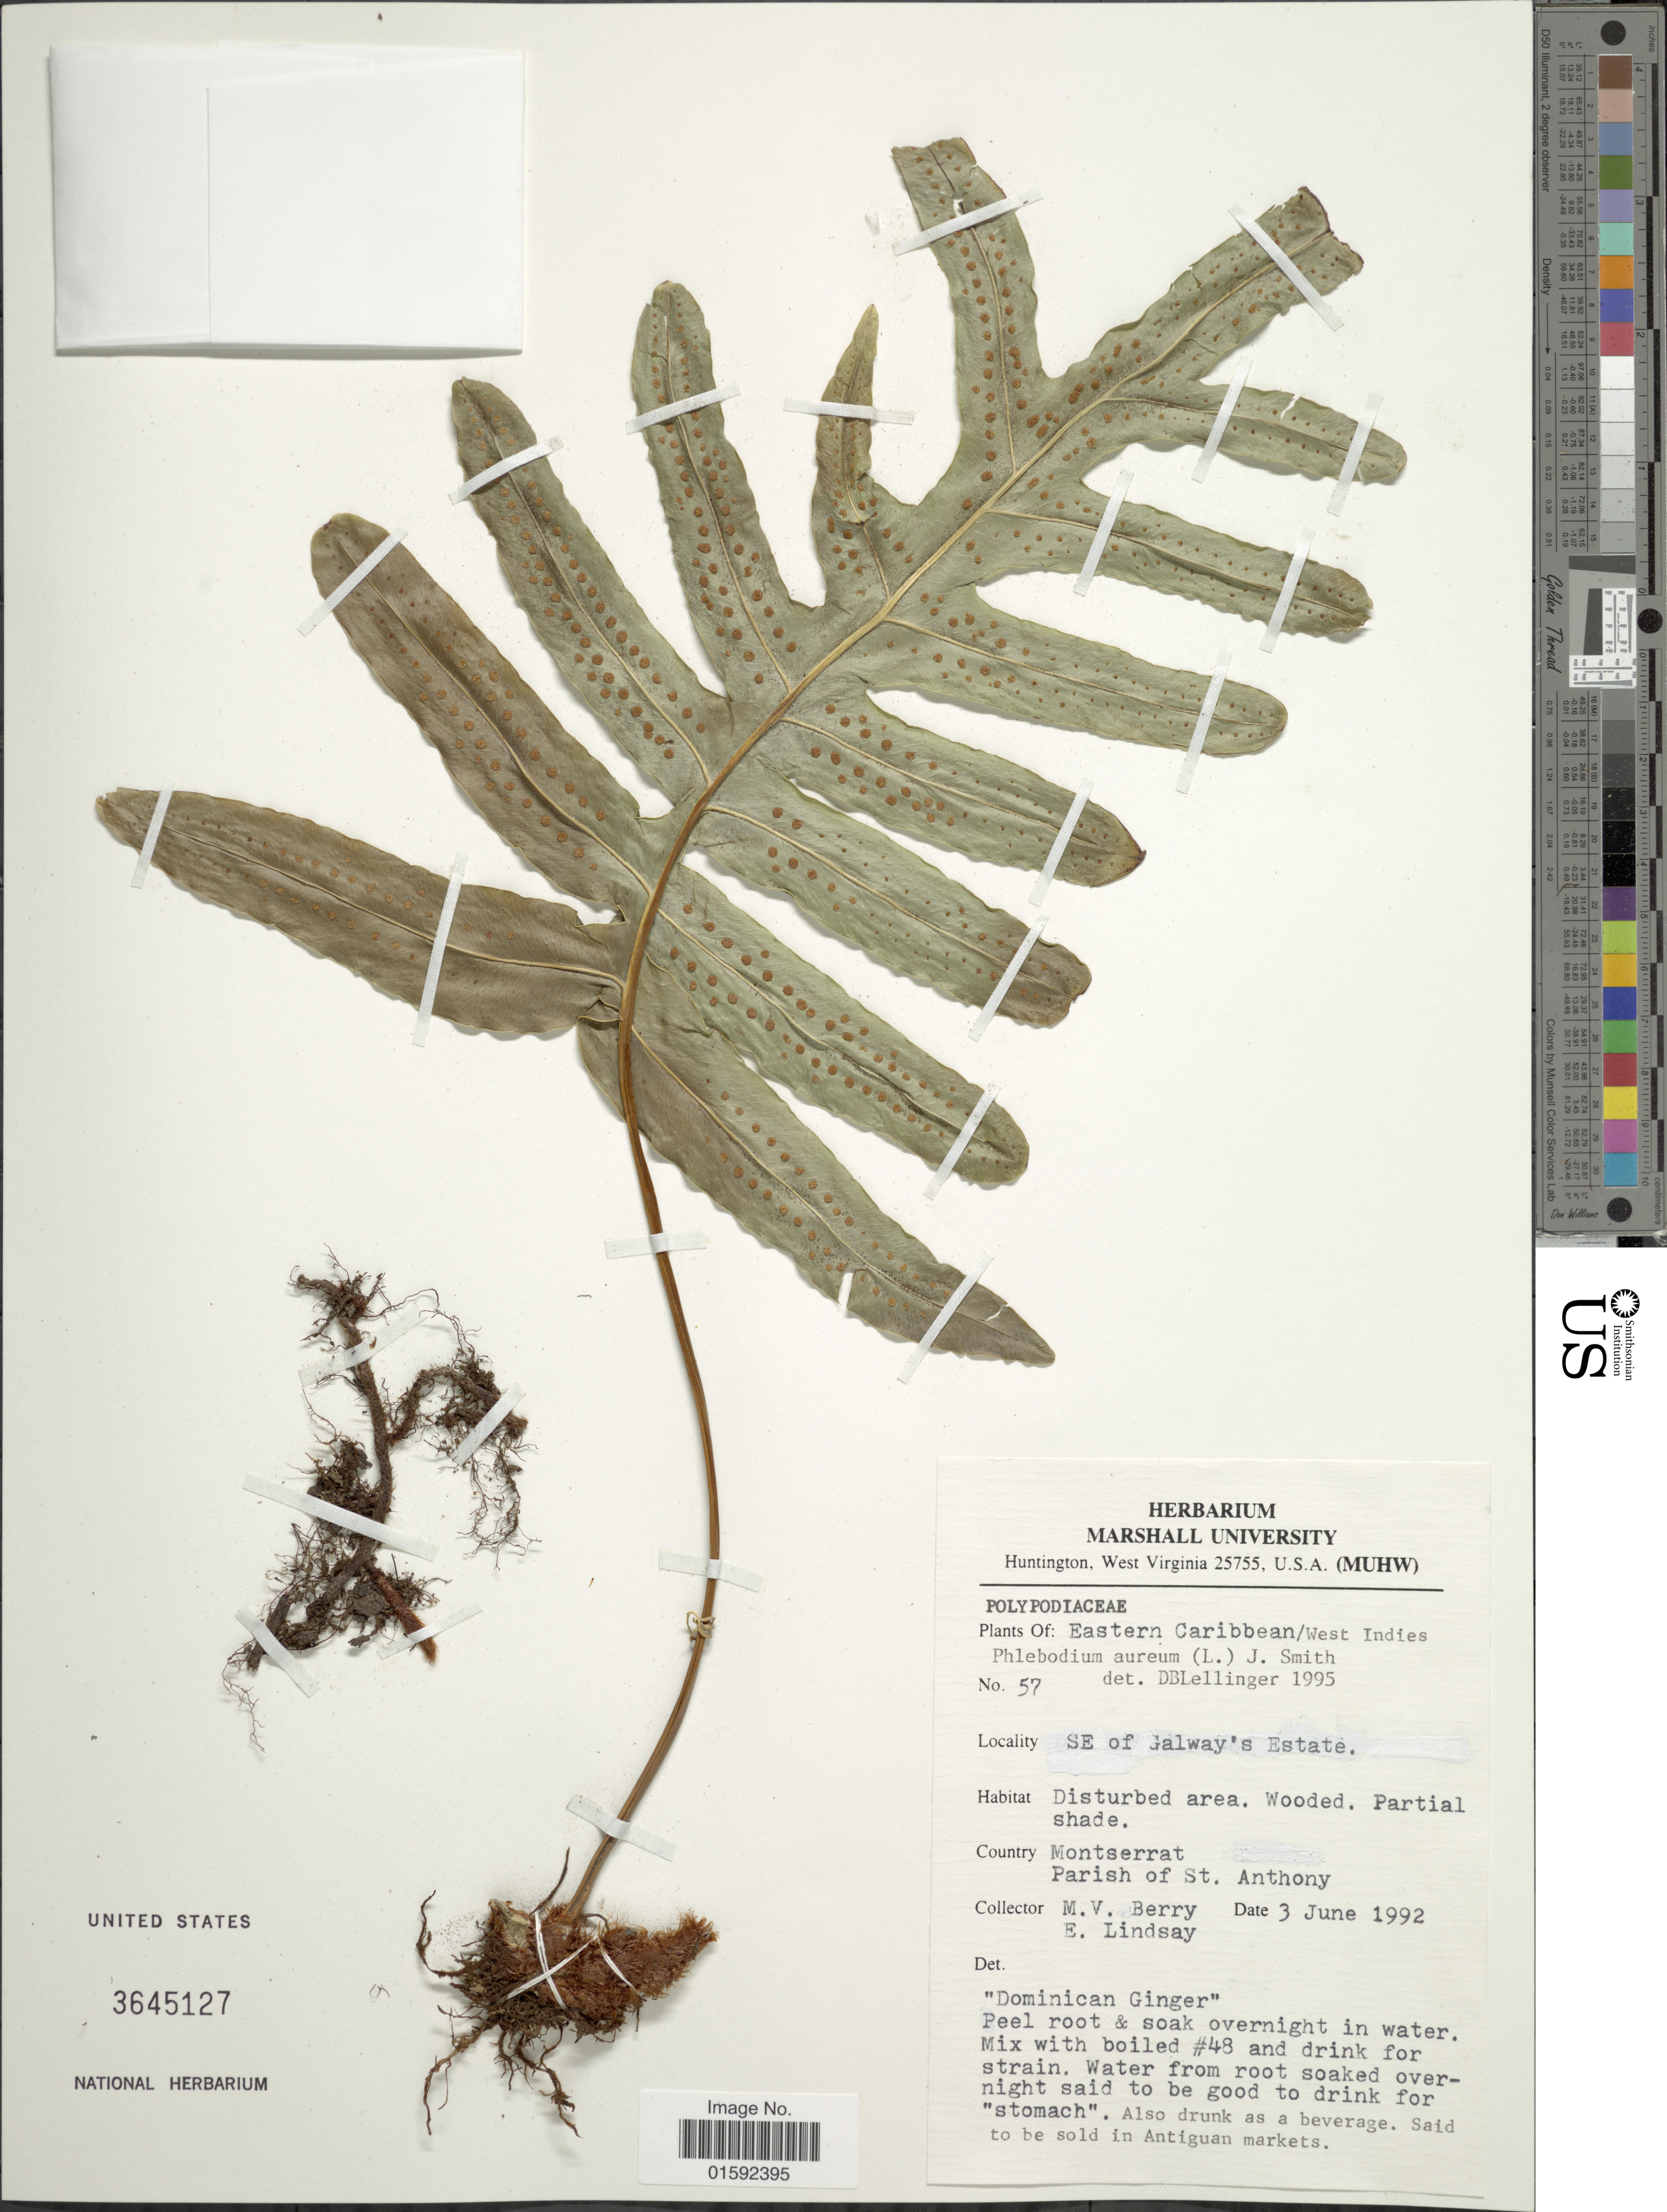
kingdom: Plantae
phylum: Tracheophyta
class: Polypodiopsida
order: Polypodiales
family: Polypodiaceae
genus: Phlebodium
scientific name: Phlebodium aureum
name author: (L.) J. Sm.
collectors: M. Berry & E. Lindsay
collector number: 57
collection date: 1992-06-03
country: Montserrat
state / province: Saint Anthony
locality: Montserrat, parish of St, Anthony, Eastern Caribbean/West Indies. SE of Jalway's Estate.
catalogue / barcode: US 3645127